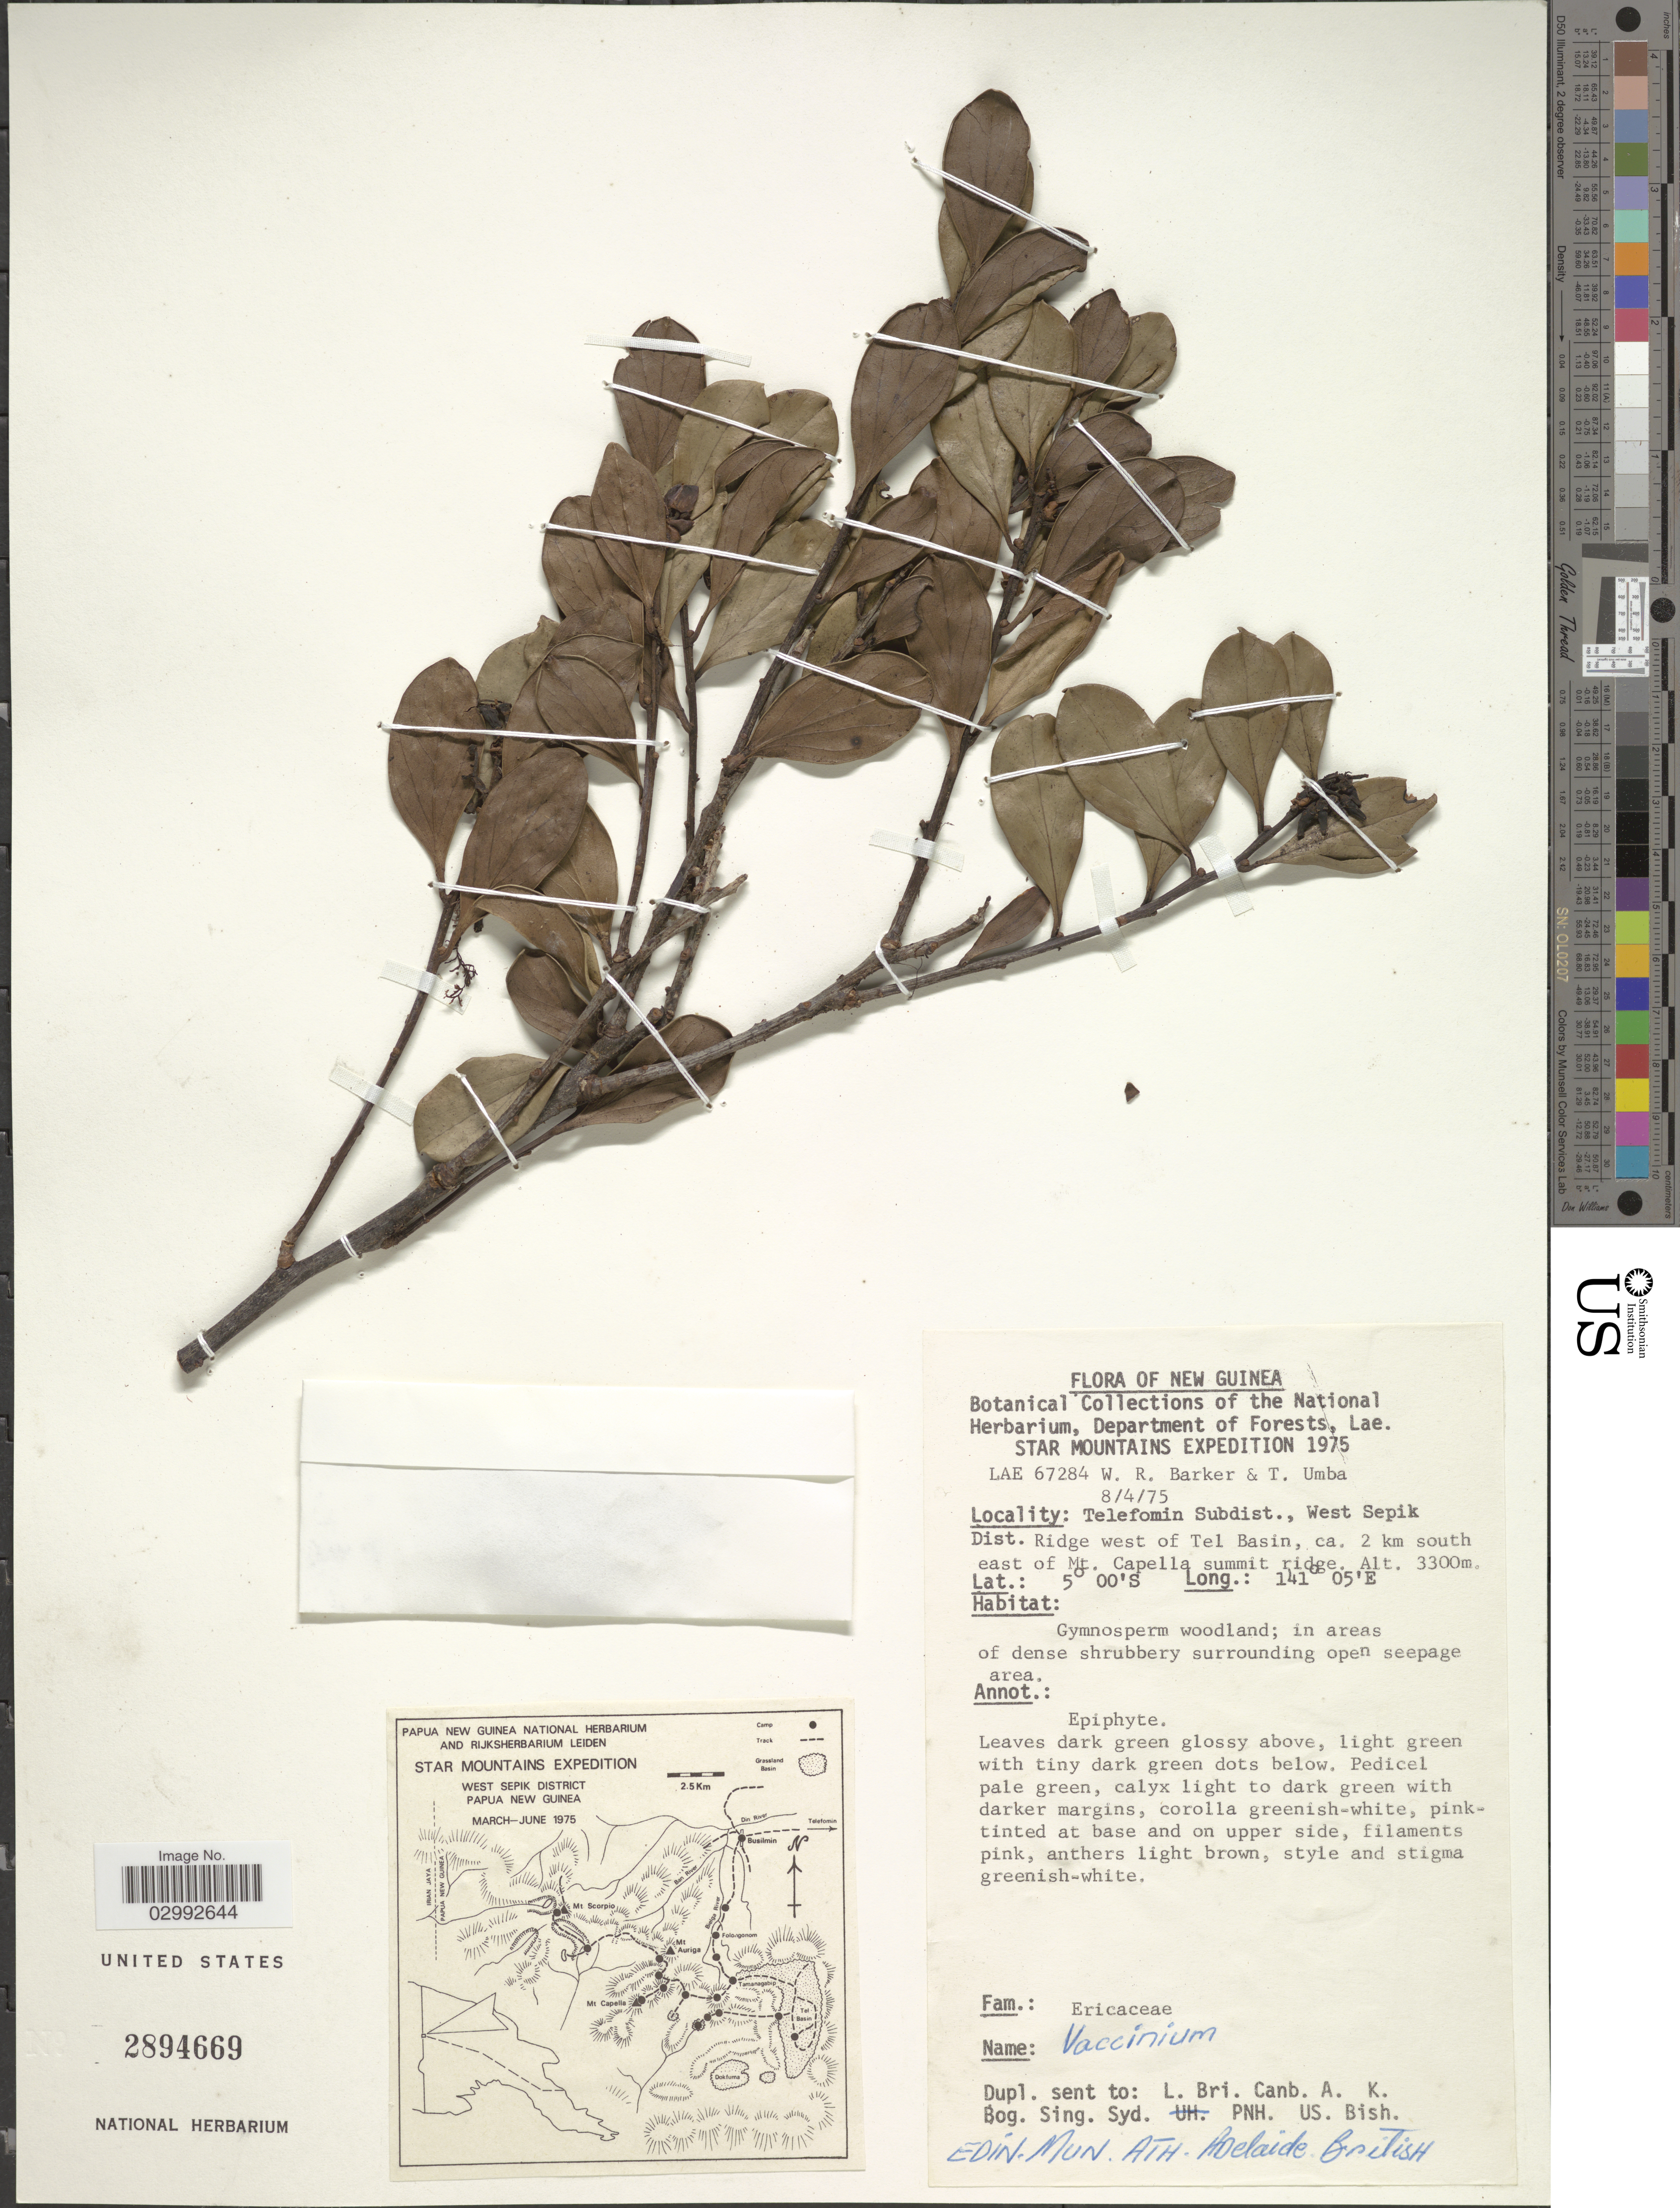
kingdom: Plantae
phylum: Tracheophyta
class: Magnoliopsida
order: Ericales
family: Ericaceae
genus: Vaccinium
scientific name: Vaccinium sp.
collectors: W. R. Barker & T. Umba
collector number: LAE 67284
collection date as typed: Transcribed d/m/y: 8/4/75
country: Papua New Guinea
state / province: Sandaun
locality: New Guinea, Telefomin Subdist., West Sepik Dist., Ridge west of Tel Basin, ca. 2 km south east of Mt. Capella summit ridge.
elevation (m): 3300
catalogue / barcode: US 2894669